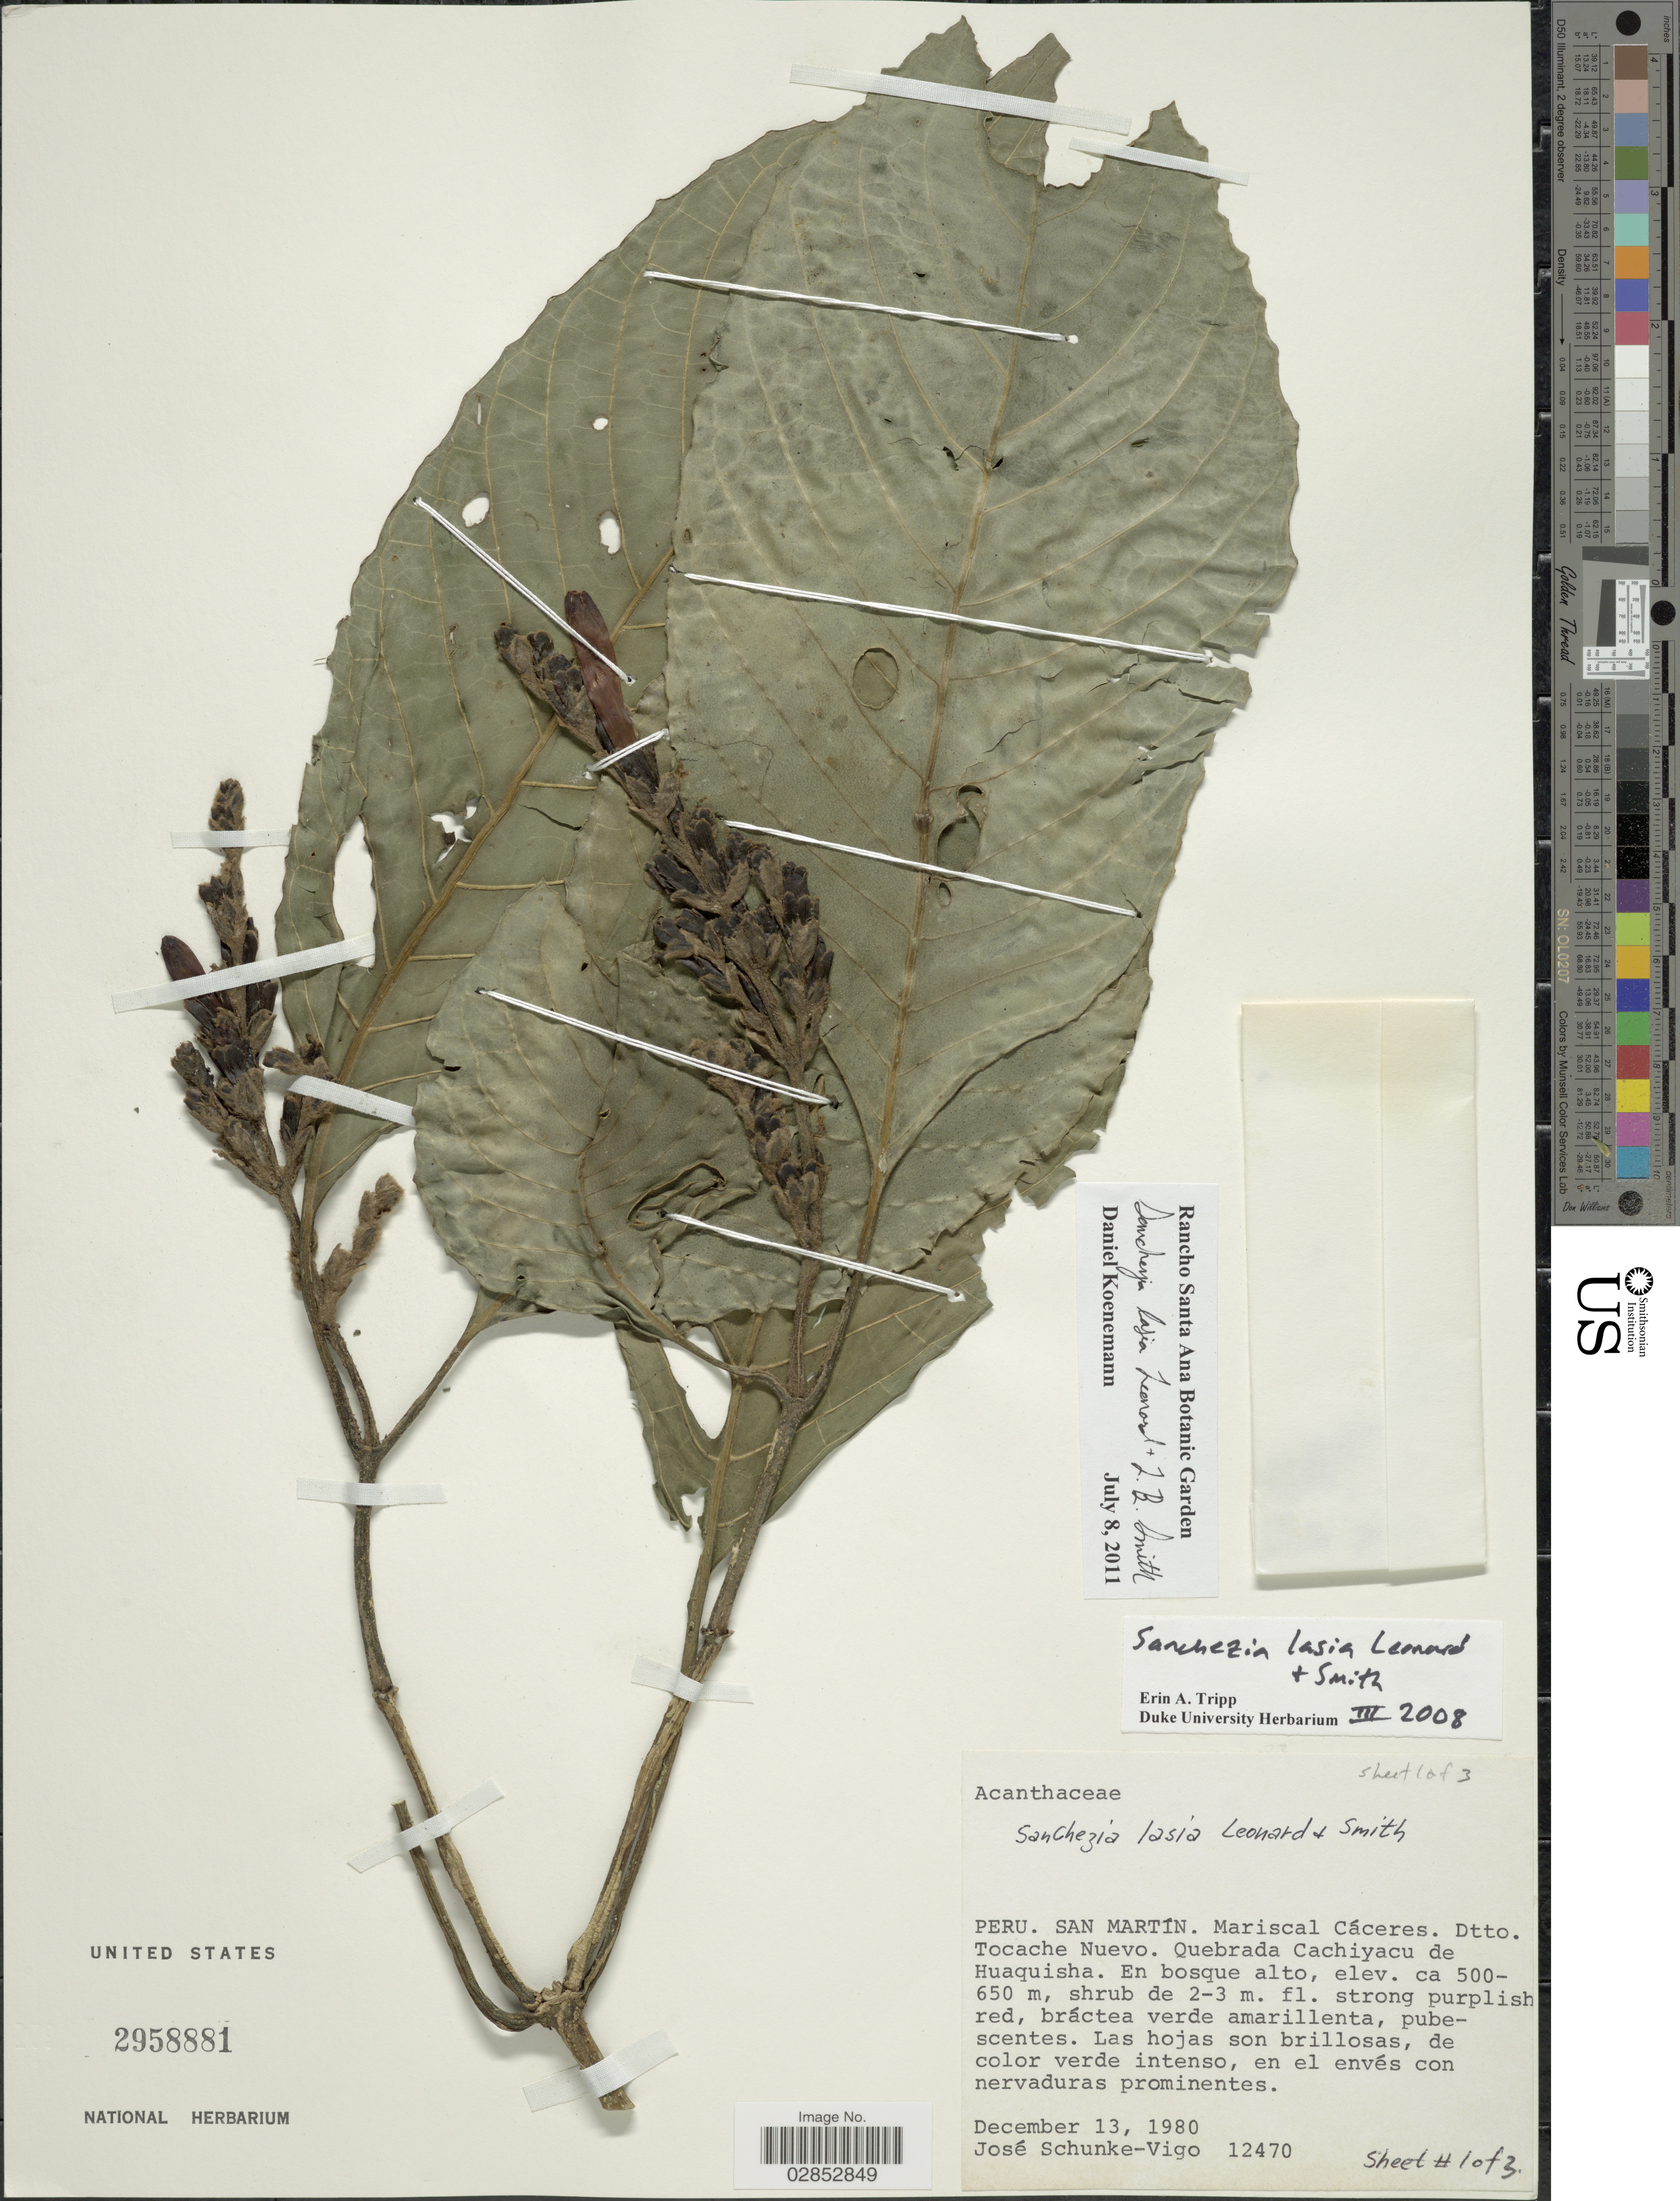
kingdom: Plantae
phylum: Tracheophyta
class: Magnoliopsida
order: Lamiales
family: Acanthaceae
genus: Sanchezia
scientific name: Sanchezia lasia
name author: Leonard & L.B. Sm.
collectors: J. Schunke Vigo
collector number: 12470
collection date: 1980-12-13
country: Peru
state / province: San Martín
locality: Mariscal Cáceres. Dtto. Tocache Nuevo. Quebrada Cachiyacu de Huaquisha.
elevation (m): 500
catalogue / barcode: US 2958881